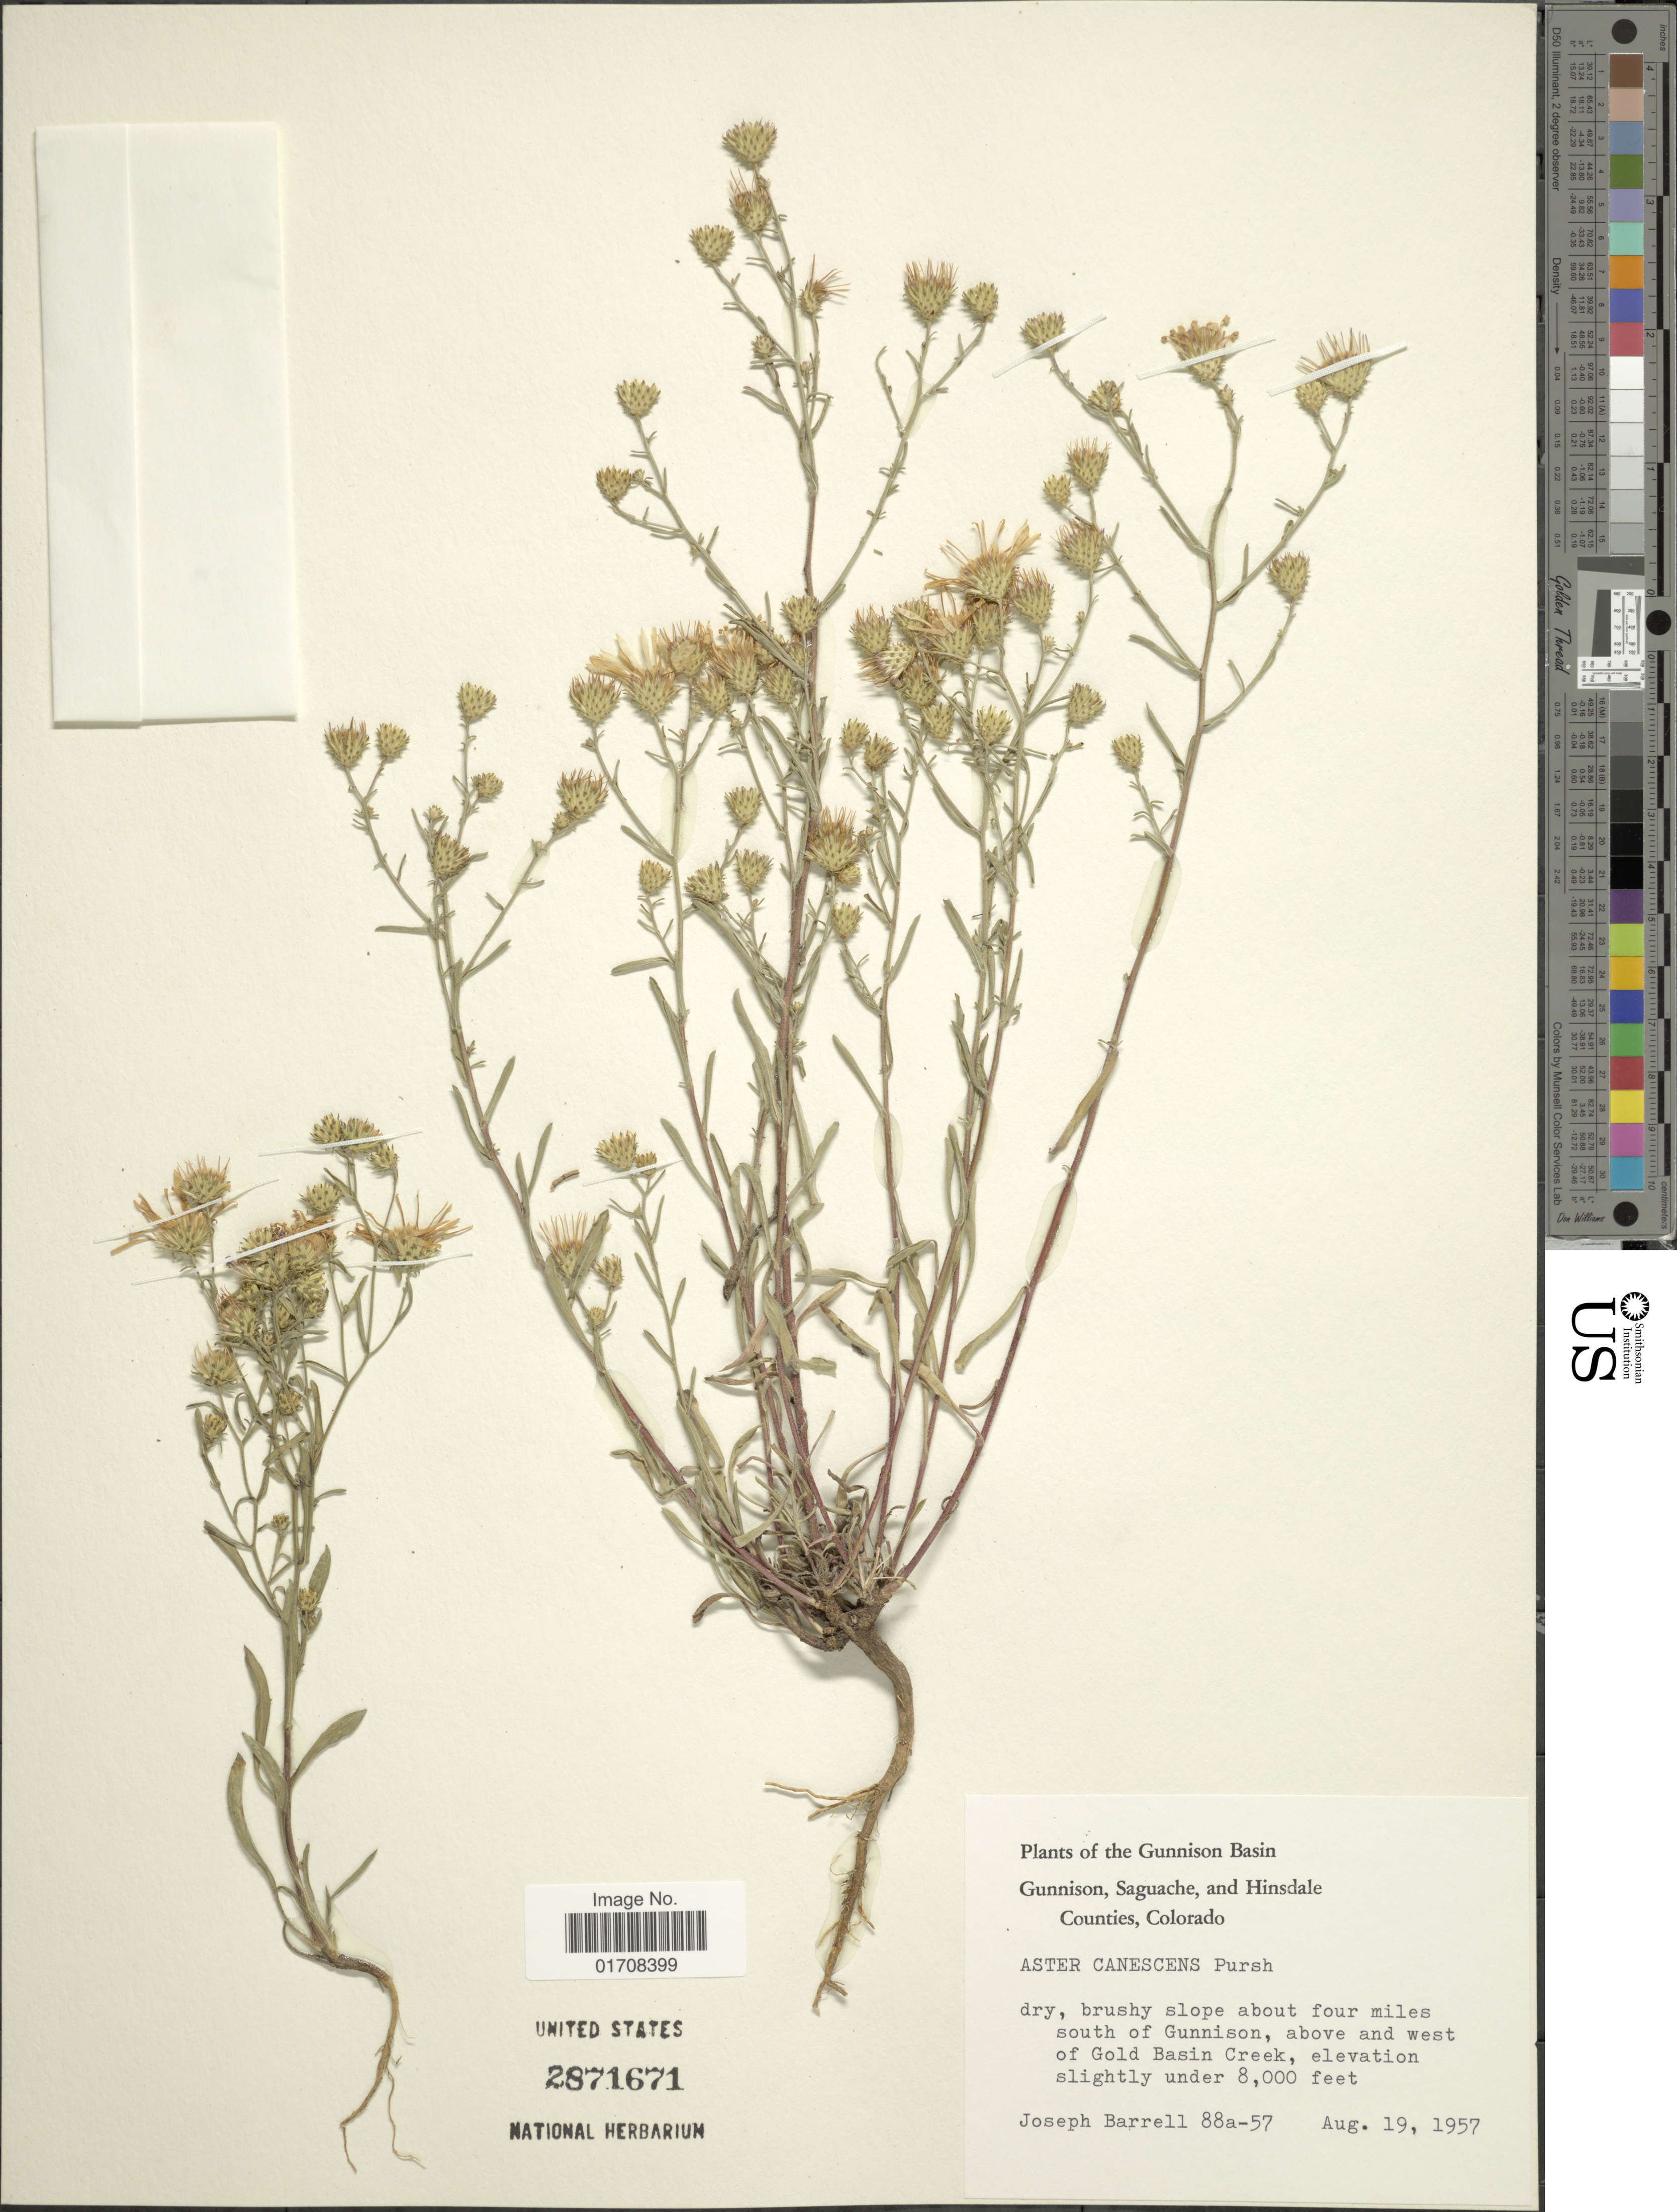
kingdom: Plantae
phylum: Tracheophyta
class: Magnoliopsida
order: Asterales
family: Asteraceae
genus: Machaeranthera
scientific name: Machaeranthera canescens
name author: (Pursh) A. Gray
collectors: J. Barrell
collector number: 88a-57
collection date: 1957-08-19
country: United States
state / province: Colorado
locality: Gunnison Basin, about four miles south of Gunnison, above and west of Gold Basin Creek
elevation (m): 2438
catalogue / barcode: US 2871671